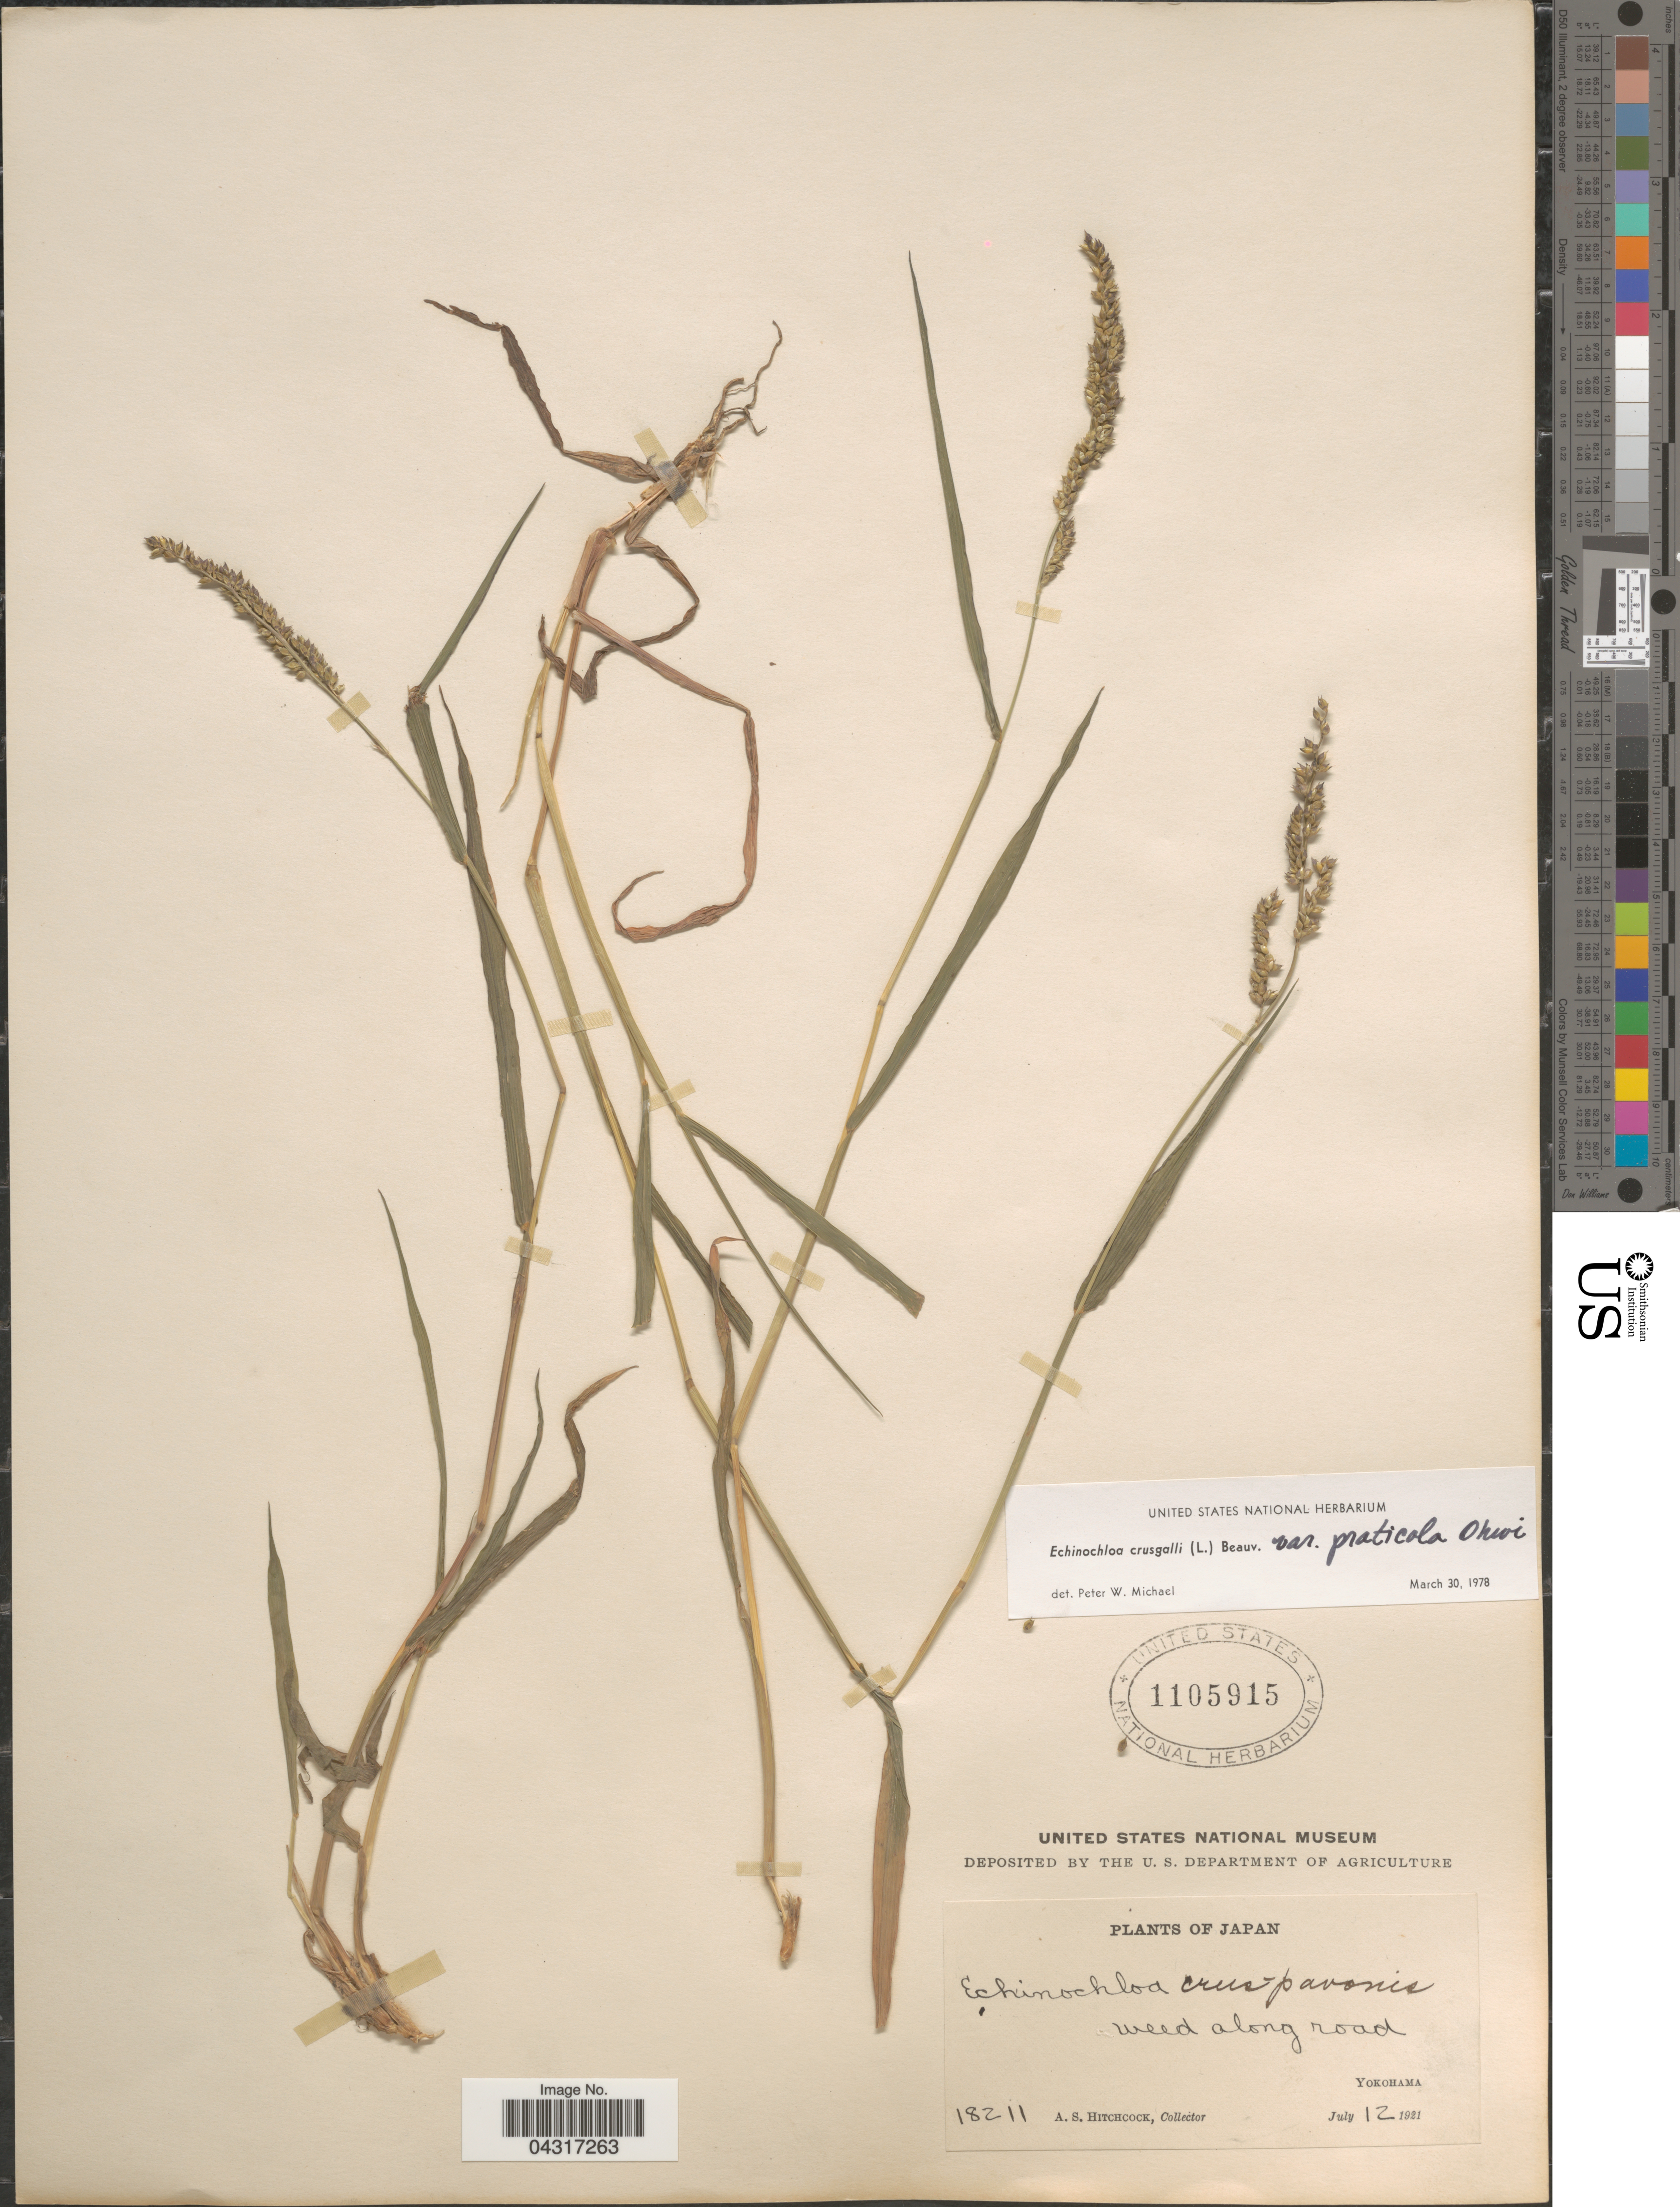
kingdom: Plantae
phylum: Tracheophyta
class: Liliopsida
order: Poales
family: Poaceae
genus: Echinochloa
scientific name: Echinochloa crus-galli var. praticola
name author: Ohwi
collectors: A. S. Hitchcock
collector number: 18211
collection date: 1921-07-12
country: Japan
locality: Along road, Yokohama.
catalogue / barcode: US 1105915